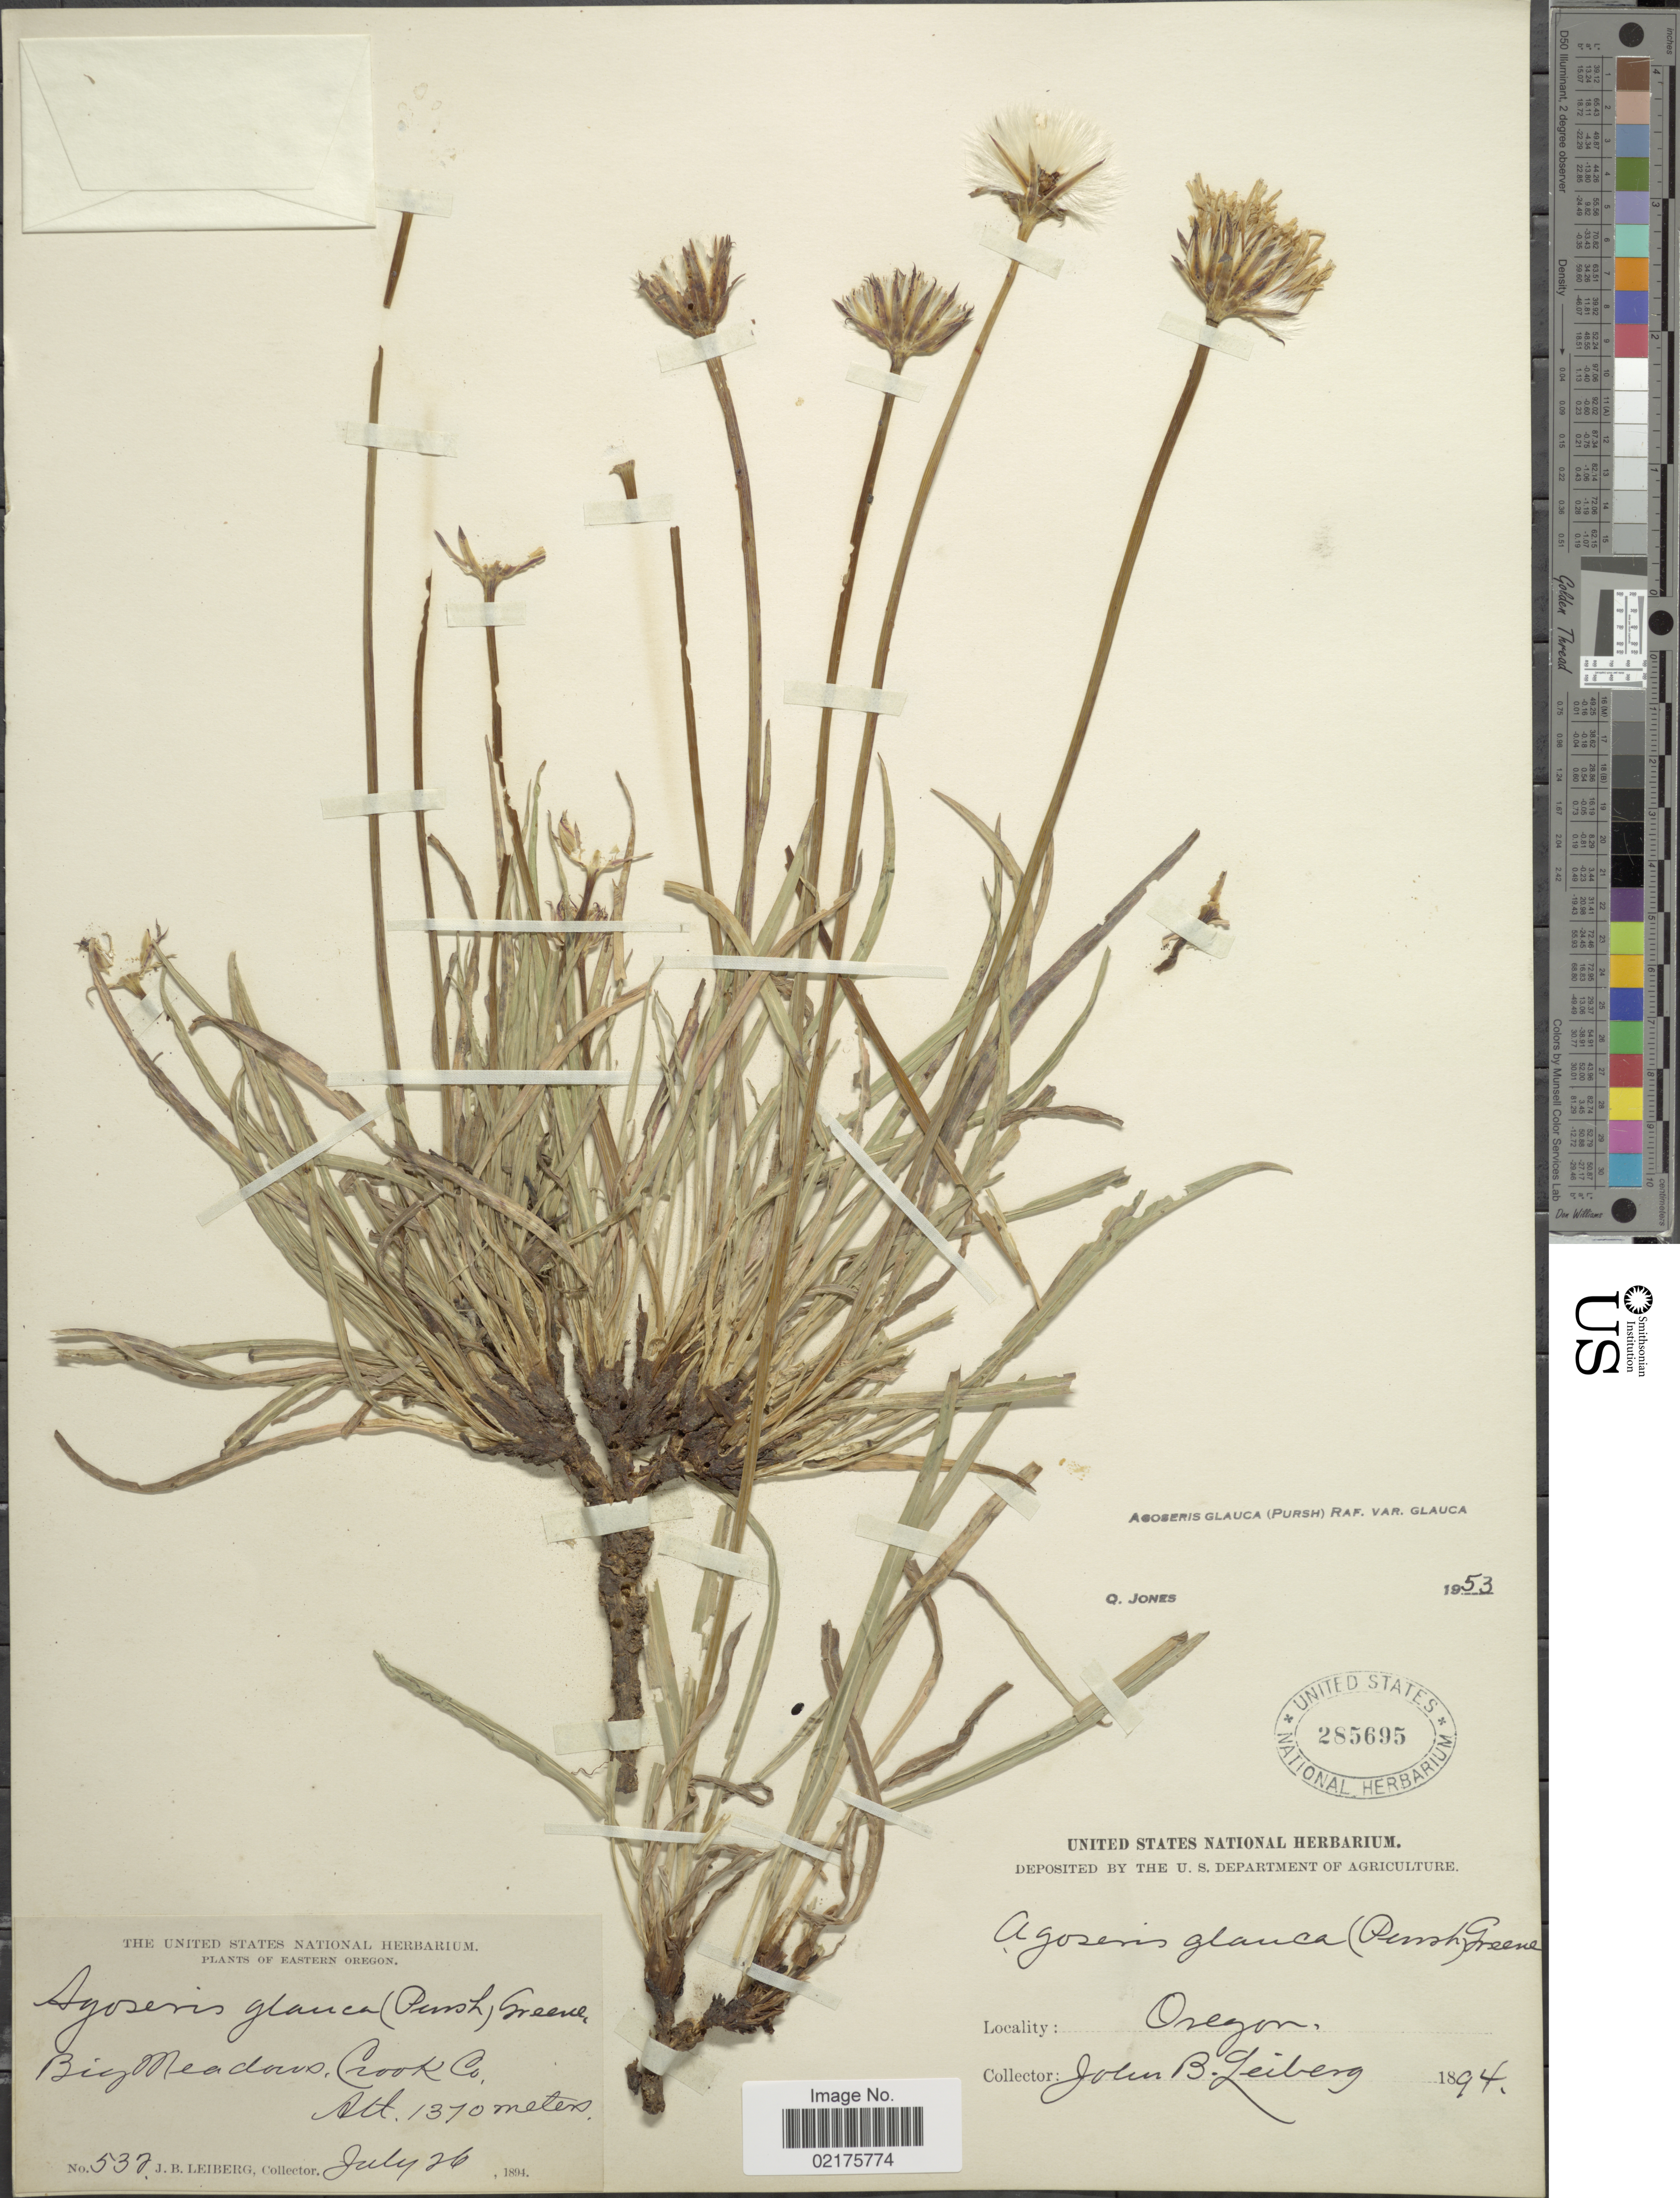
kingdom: Plantae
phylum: Tracheophyta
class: Magnoliopsida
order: Asterales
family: Asteraceae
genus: Agoseris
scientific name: Agoseris glauca var. glauca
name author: (Pursh) Raf.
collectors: J. B. Leiberg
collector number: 538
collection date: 1894-07-26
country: United States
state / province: Oregon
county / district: Crook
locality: Eastern Oregon, Big Meadow Crook Co.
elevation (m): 1370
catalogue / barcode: US 285695